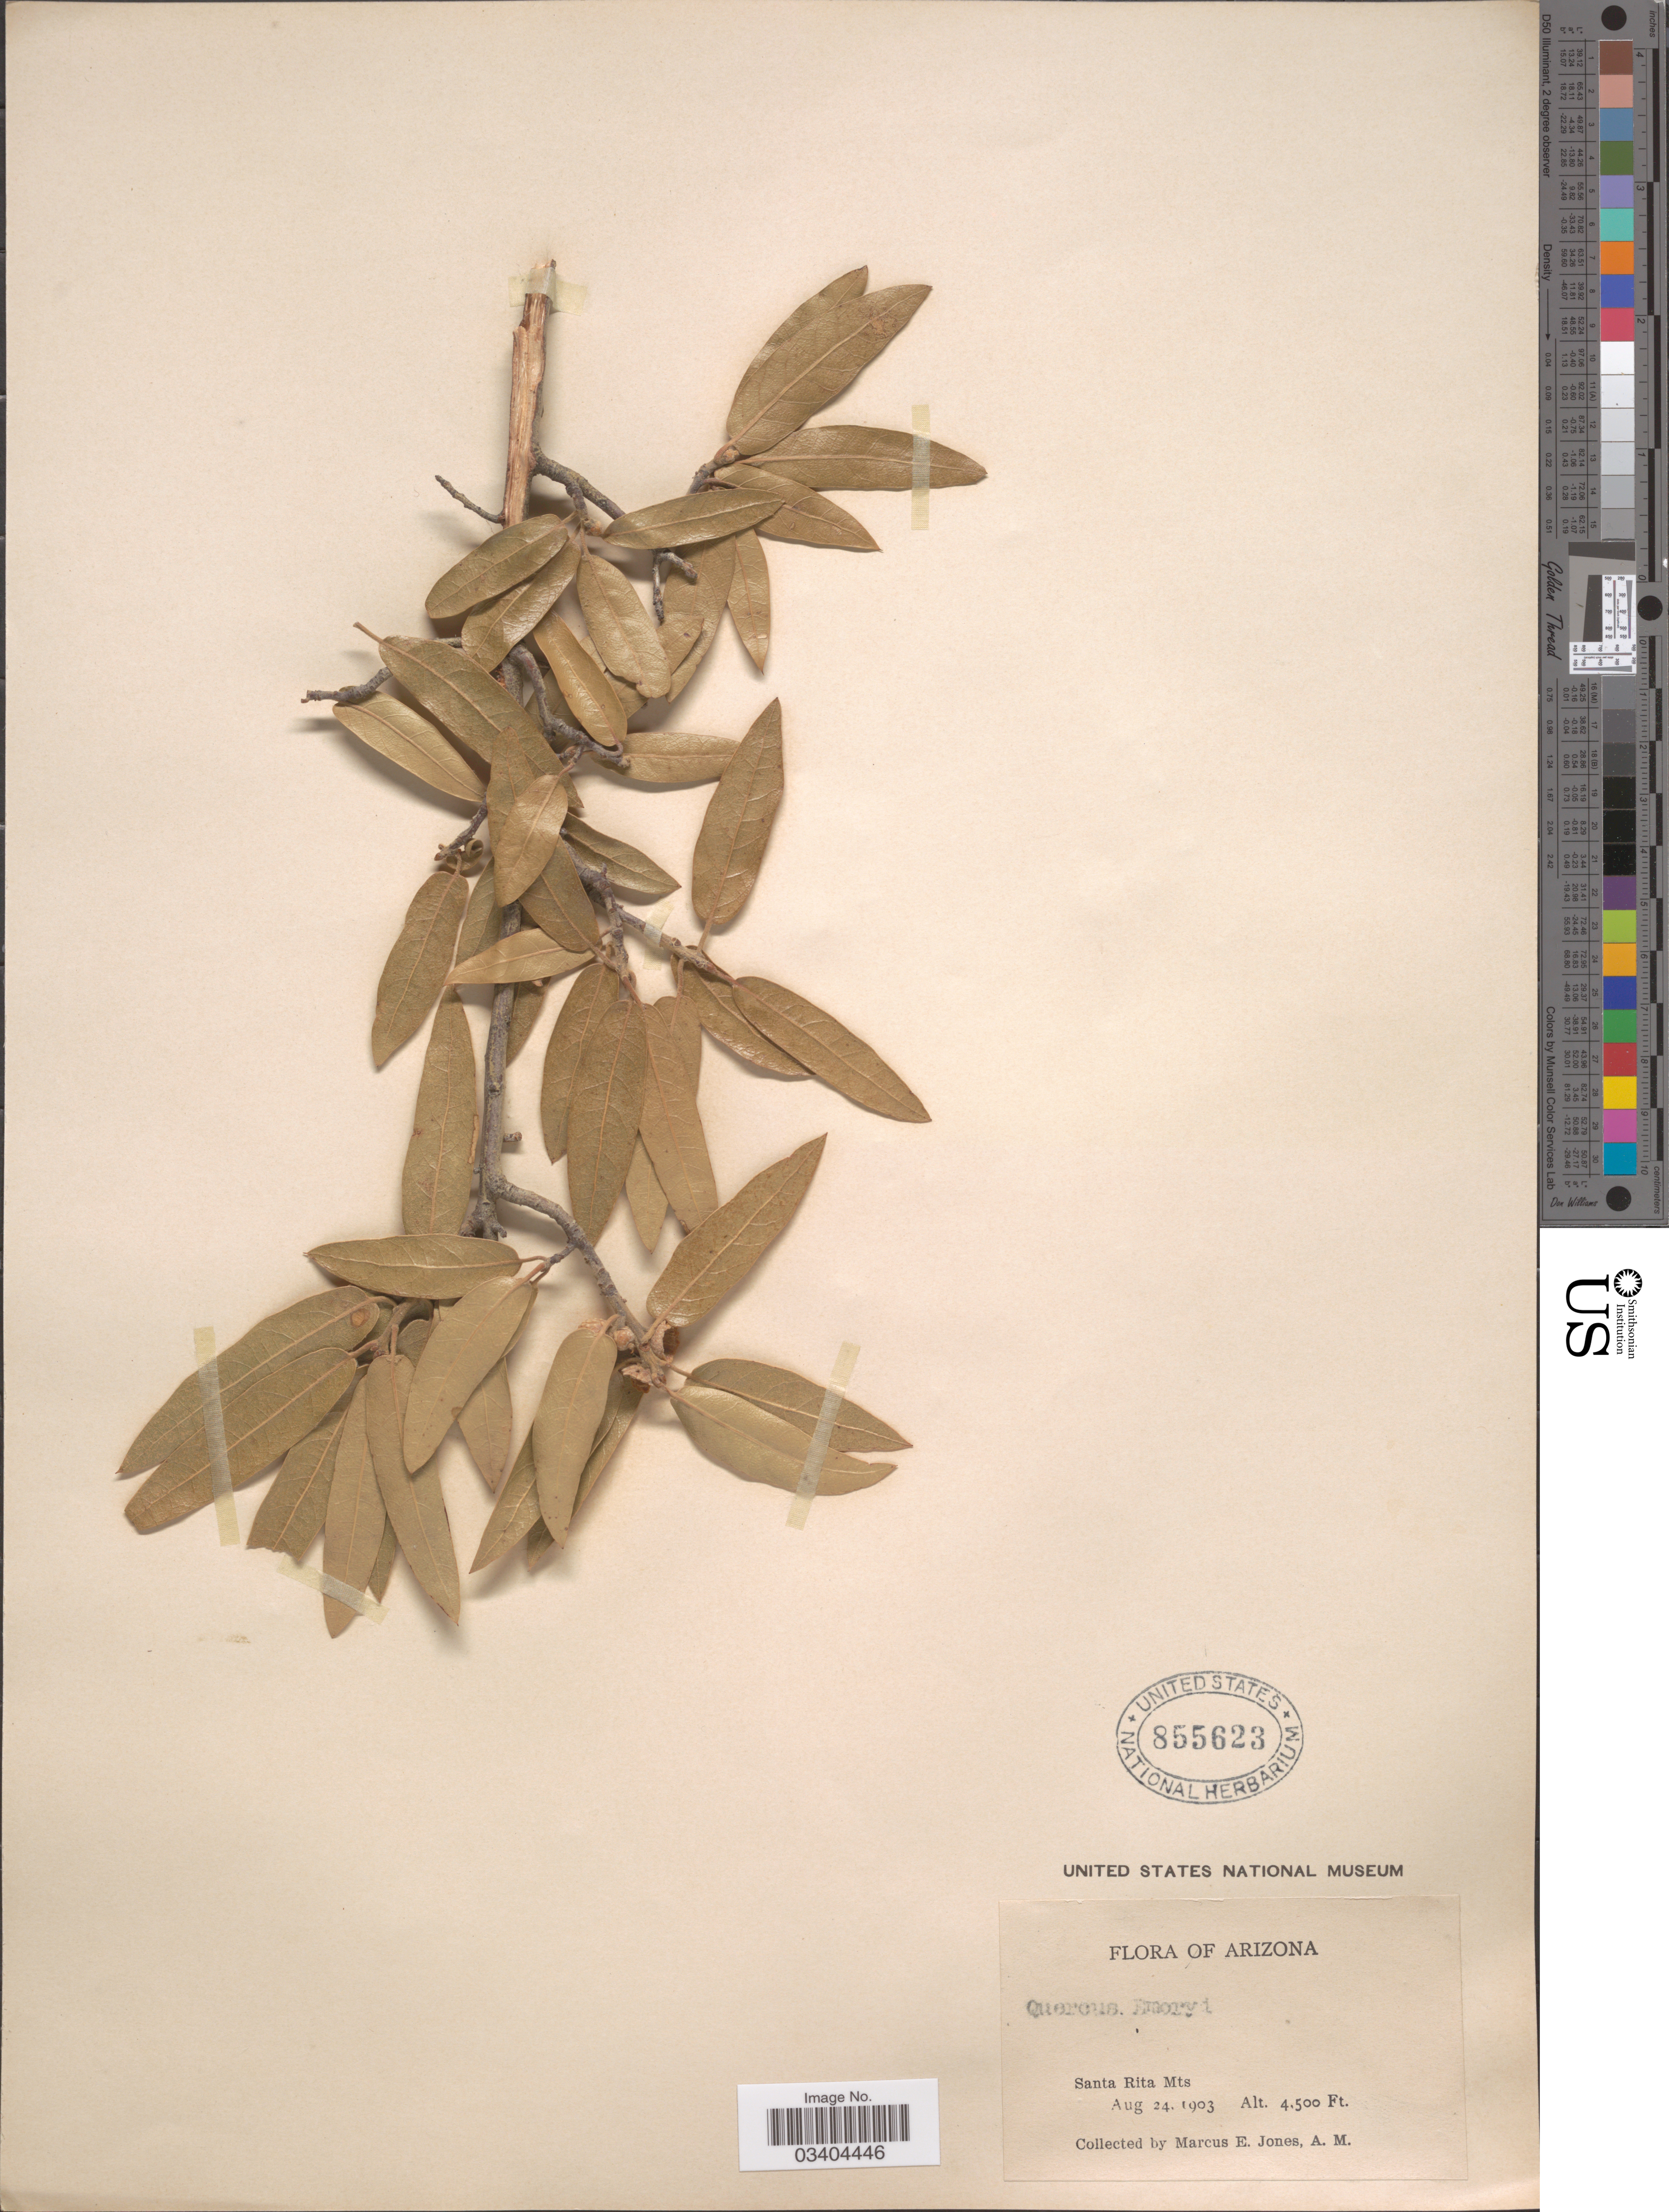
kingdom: Plantae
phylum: Tracheophyta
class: Magnoliopsida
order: Fagales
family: Fagaceae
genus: Quercus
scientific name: Quercus emoryi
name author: Torr. in Emory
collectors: M. E. Jones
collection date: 1903-08-24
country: United States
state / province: Arizona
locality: Santa Rita Mts.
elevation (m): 1372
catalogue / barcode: US 855623